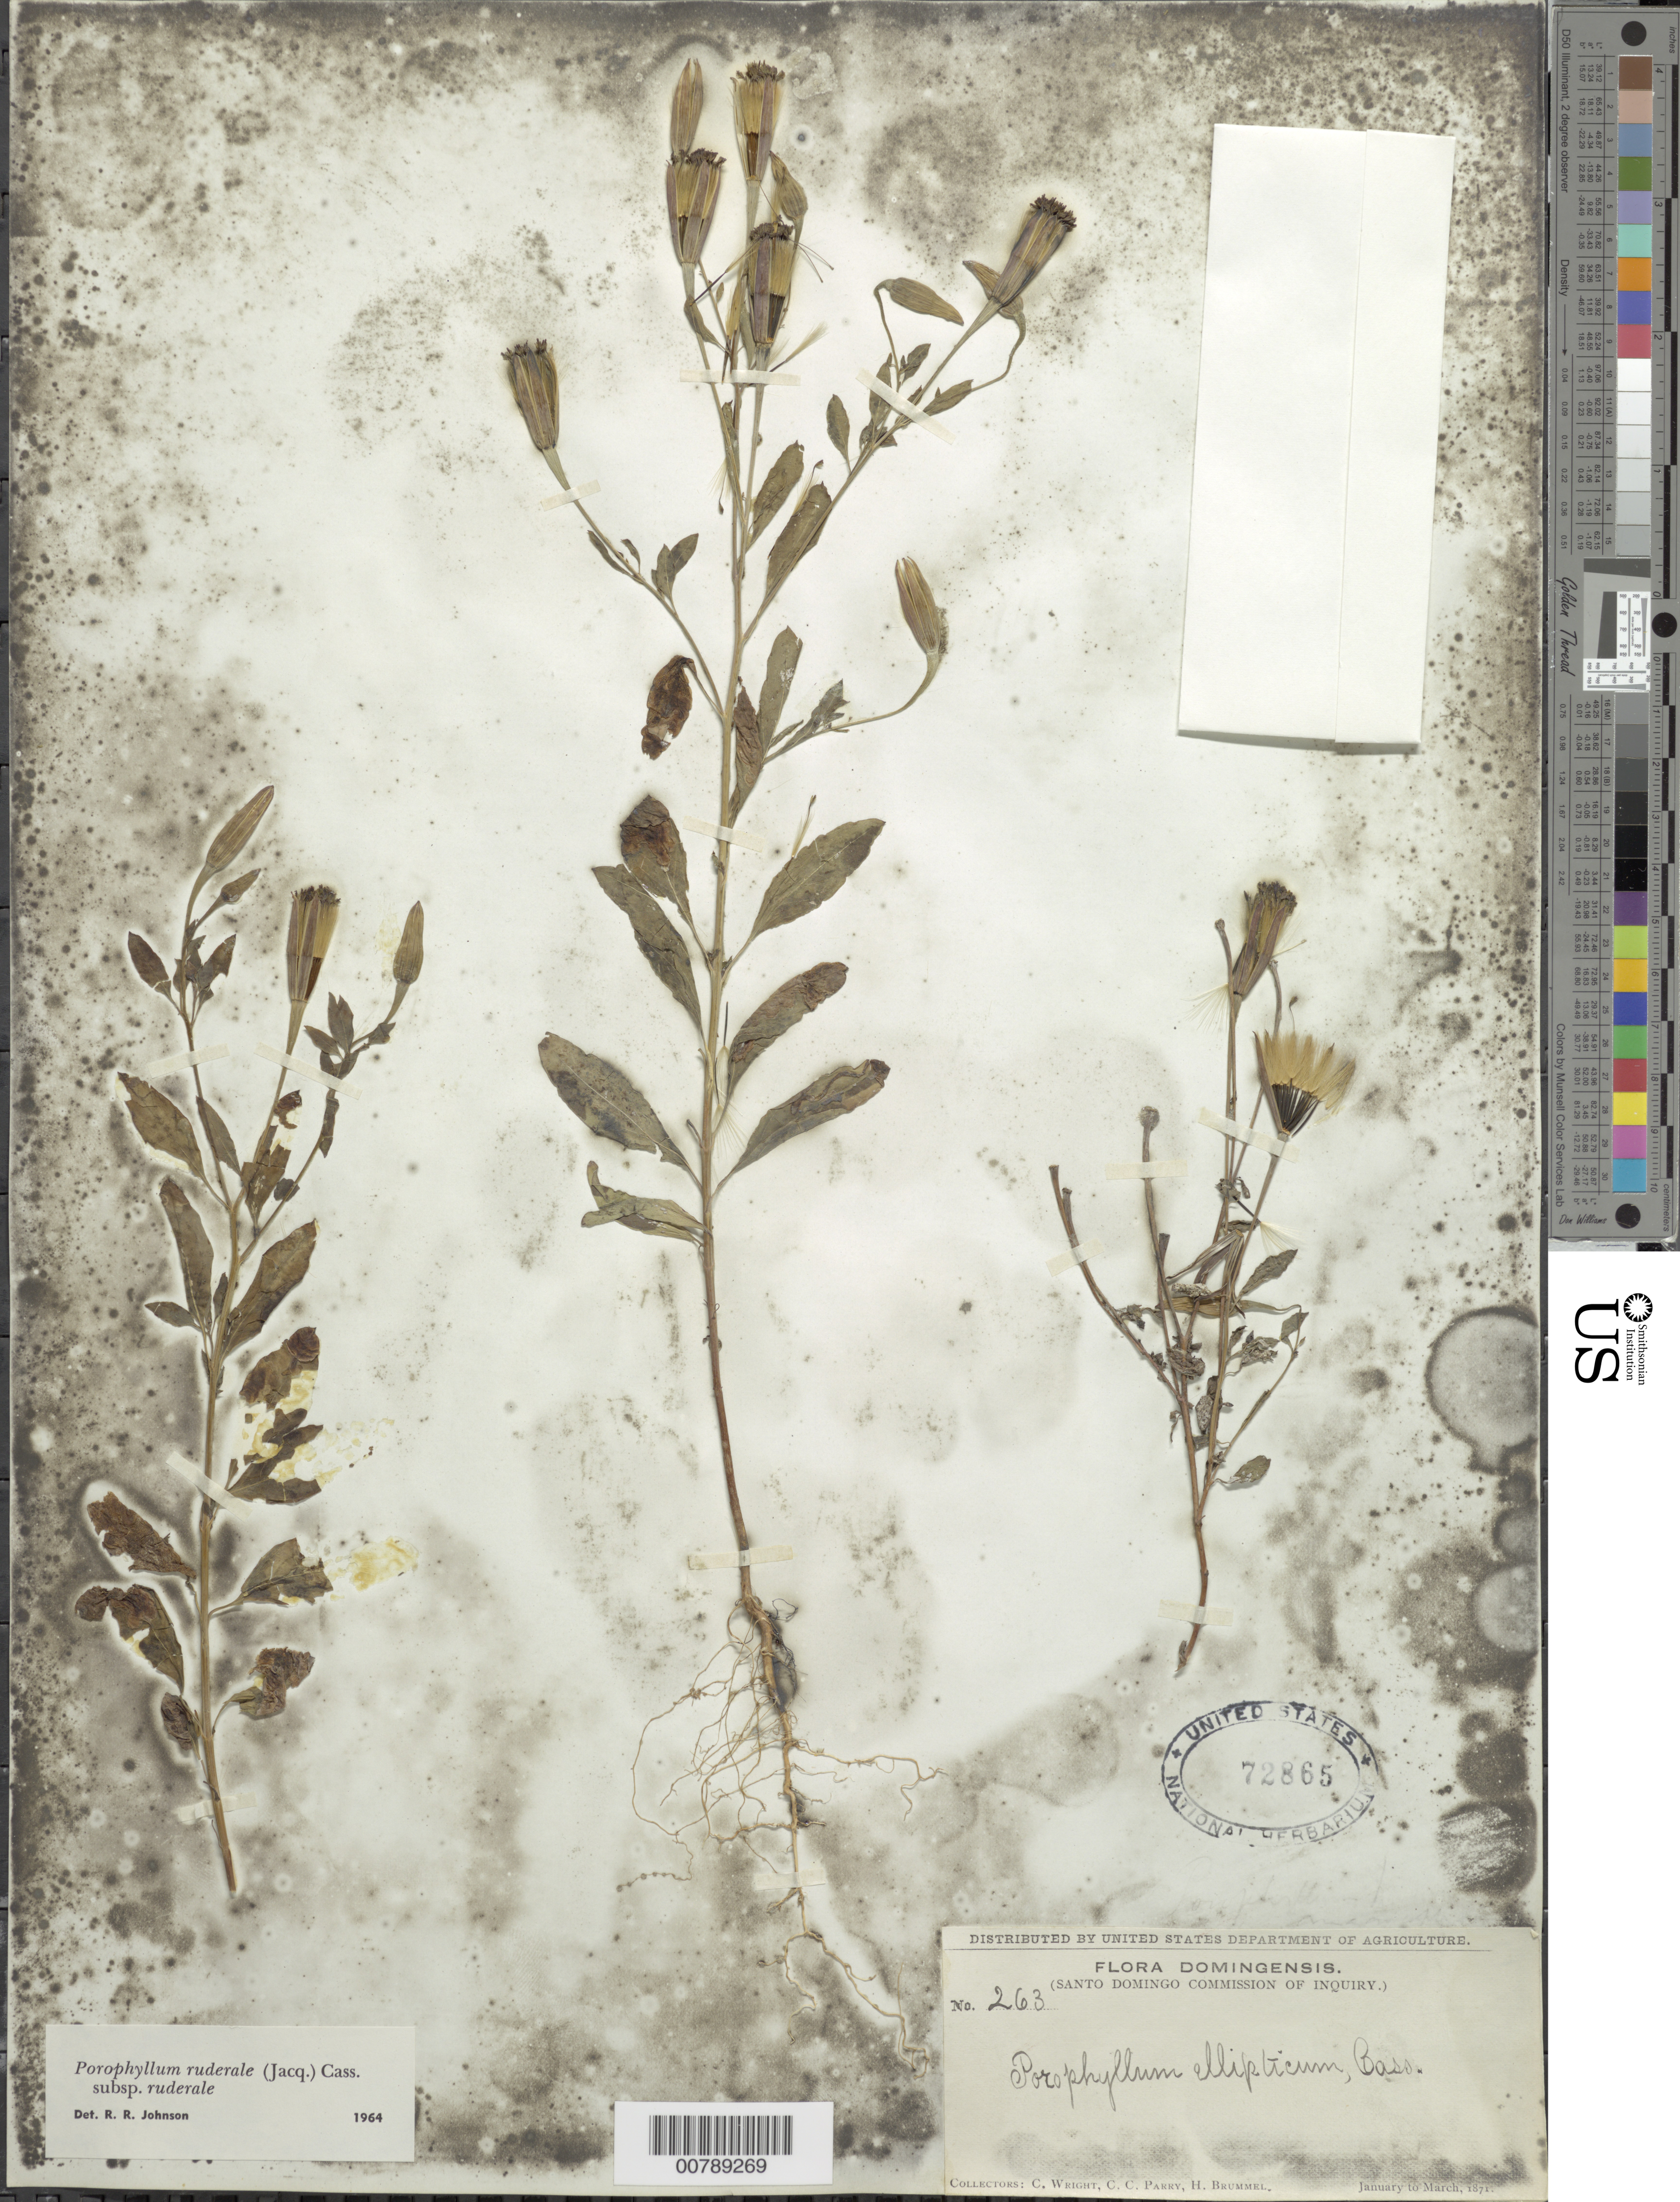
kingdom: Plantae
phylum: Tracheophyta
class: Magnoliopsida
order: Asterales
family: Asteraceae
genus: Porophyllum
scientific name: Porophyllum ruderale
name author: (Jacq.) Cass.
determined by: Johnson, R. R.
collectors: C. Wright, C. C. Parry & H. Brummel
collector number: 263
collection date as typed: Jan 1871 to -- Mar 1871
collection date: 1871-01/1871-03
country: Dominican Republic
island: Hispaniola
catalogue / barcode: US 72865